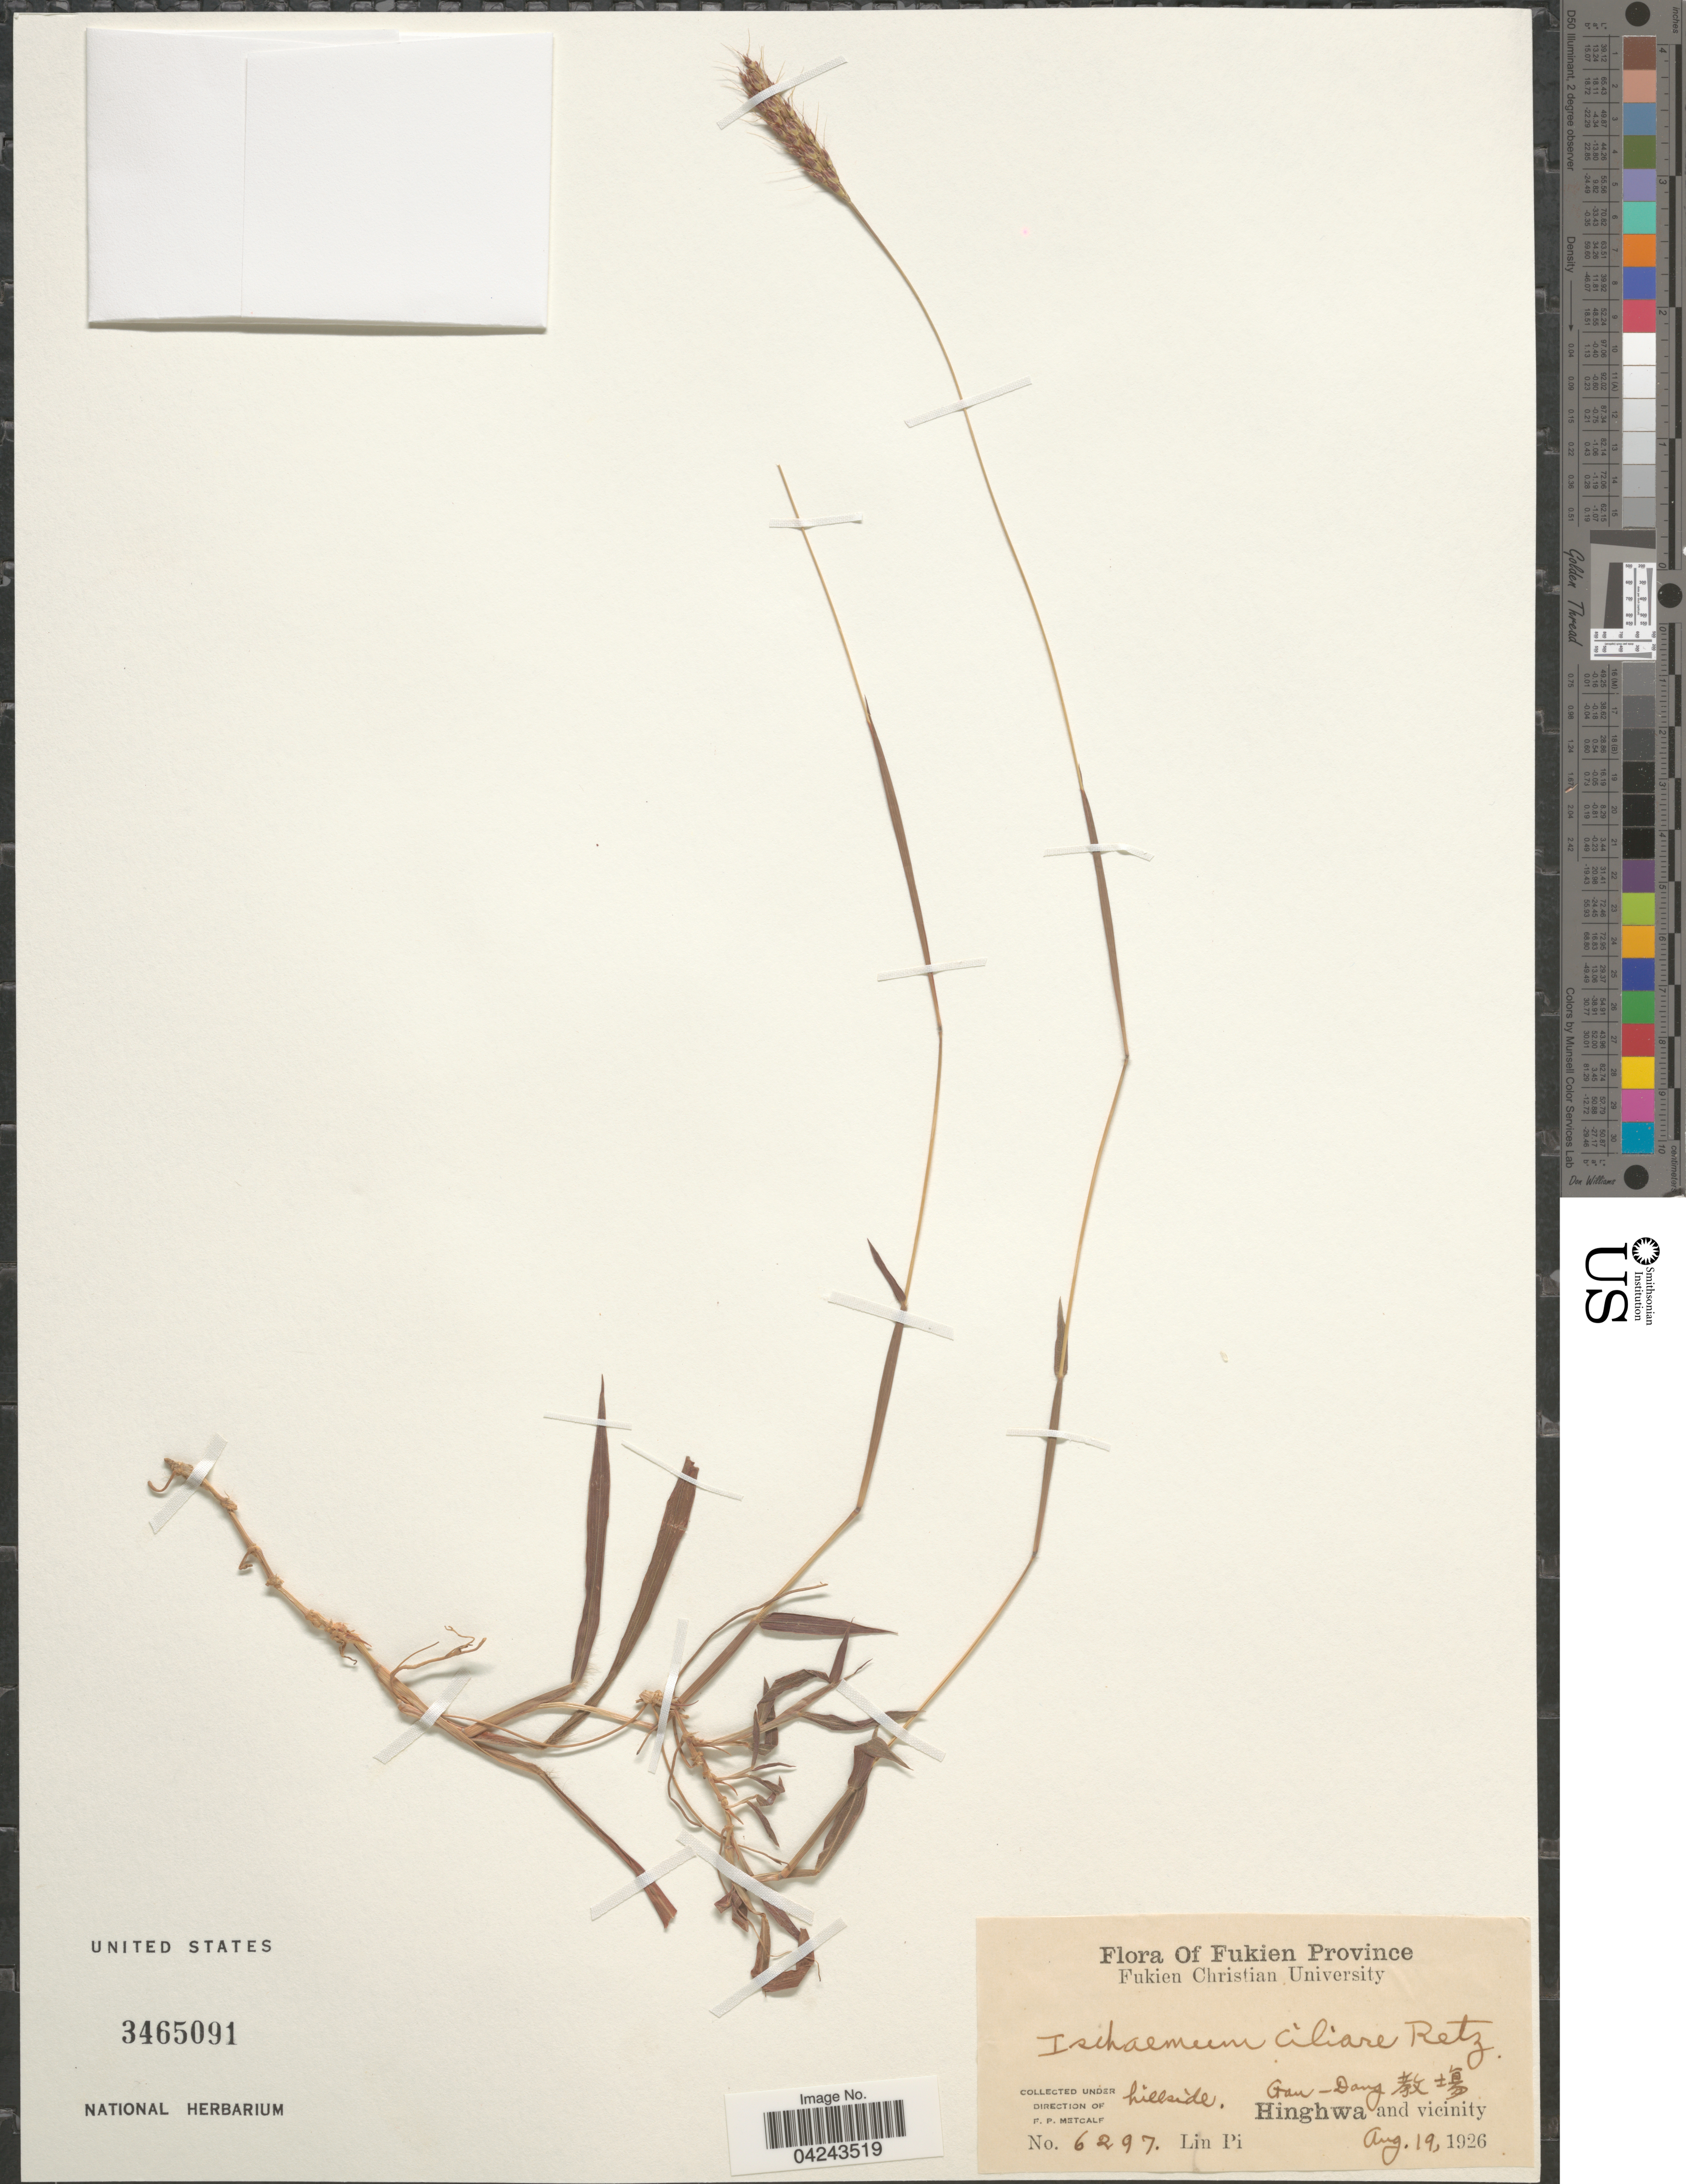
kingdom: Plantae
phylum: Tracheophyta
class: Liliopsida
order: Poales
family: Poaceae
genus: Ischaemum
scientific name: Ischaemum ciliare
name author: Retz.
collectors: L. Pi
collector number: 6297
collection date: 1926-08-19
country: China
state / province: Fujian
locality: Fukien Province. Gan-Dong X. Hinghwa and vicinity.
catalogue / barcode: US 3465091